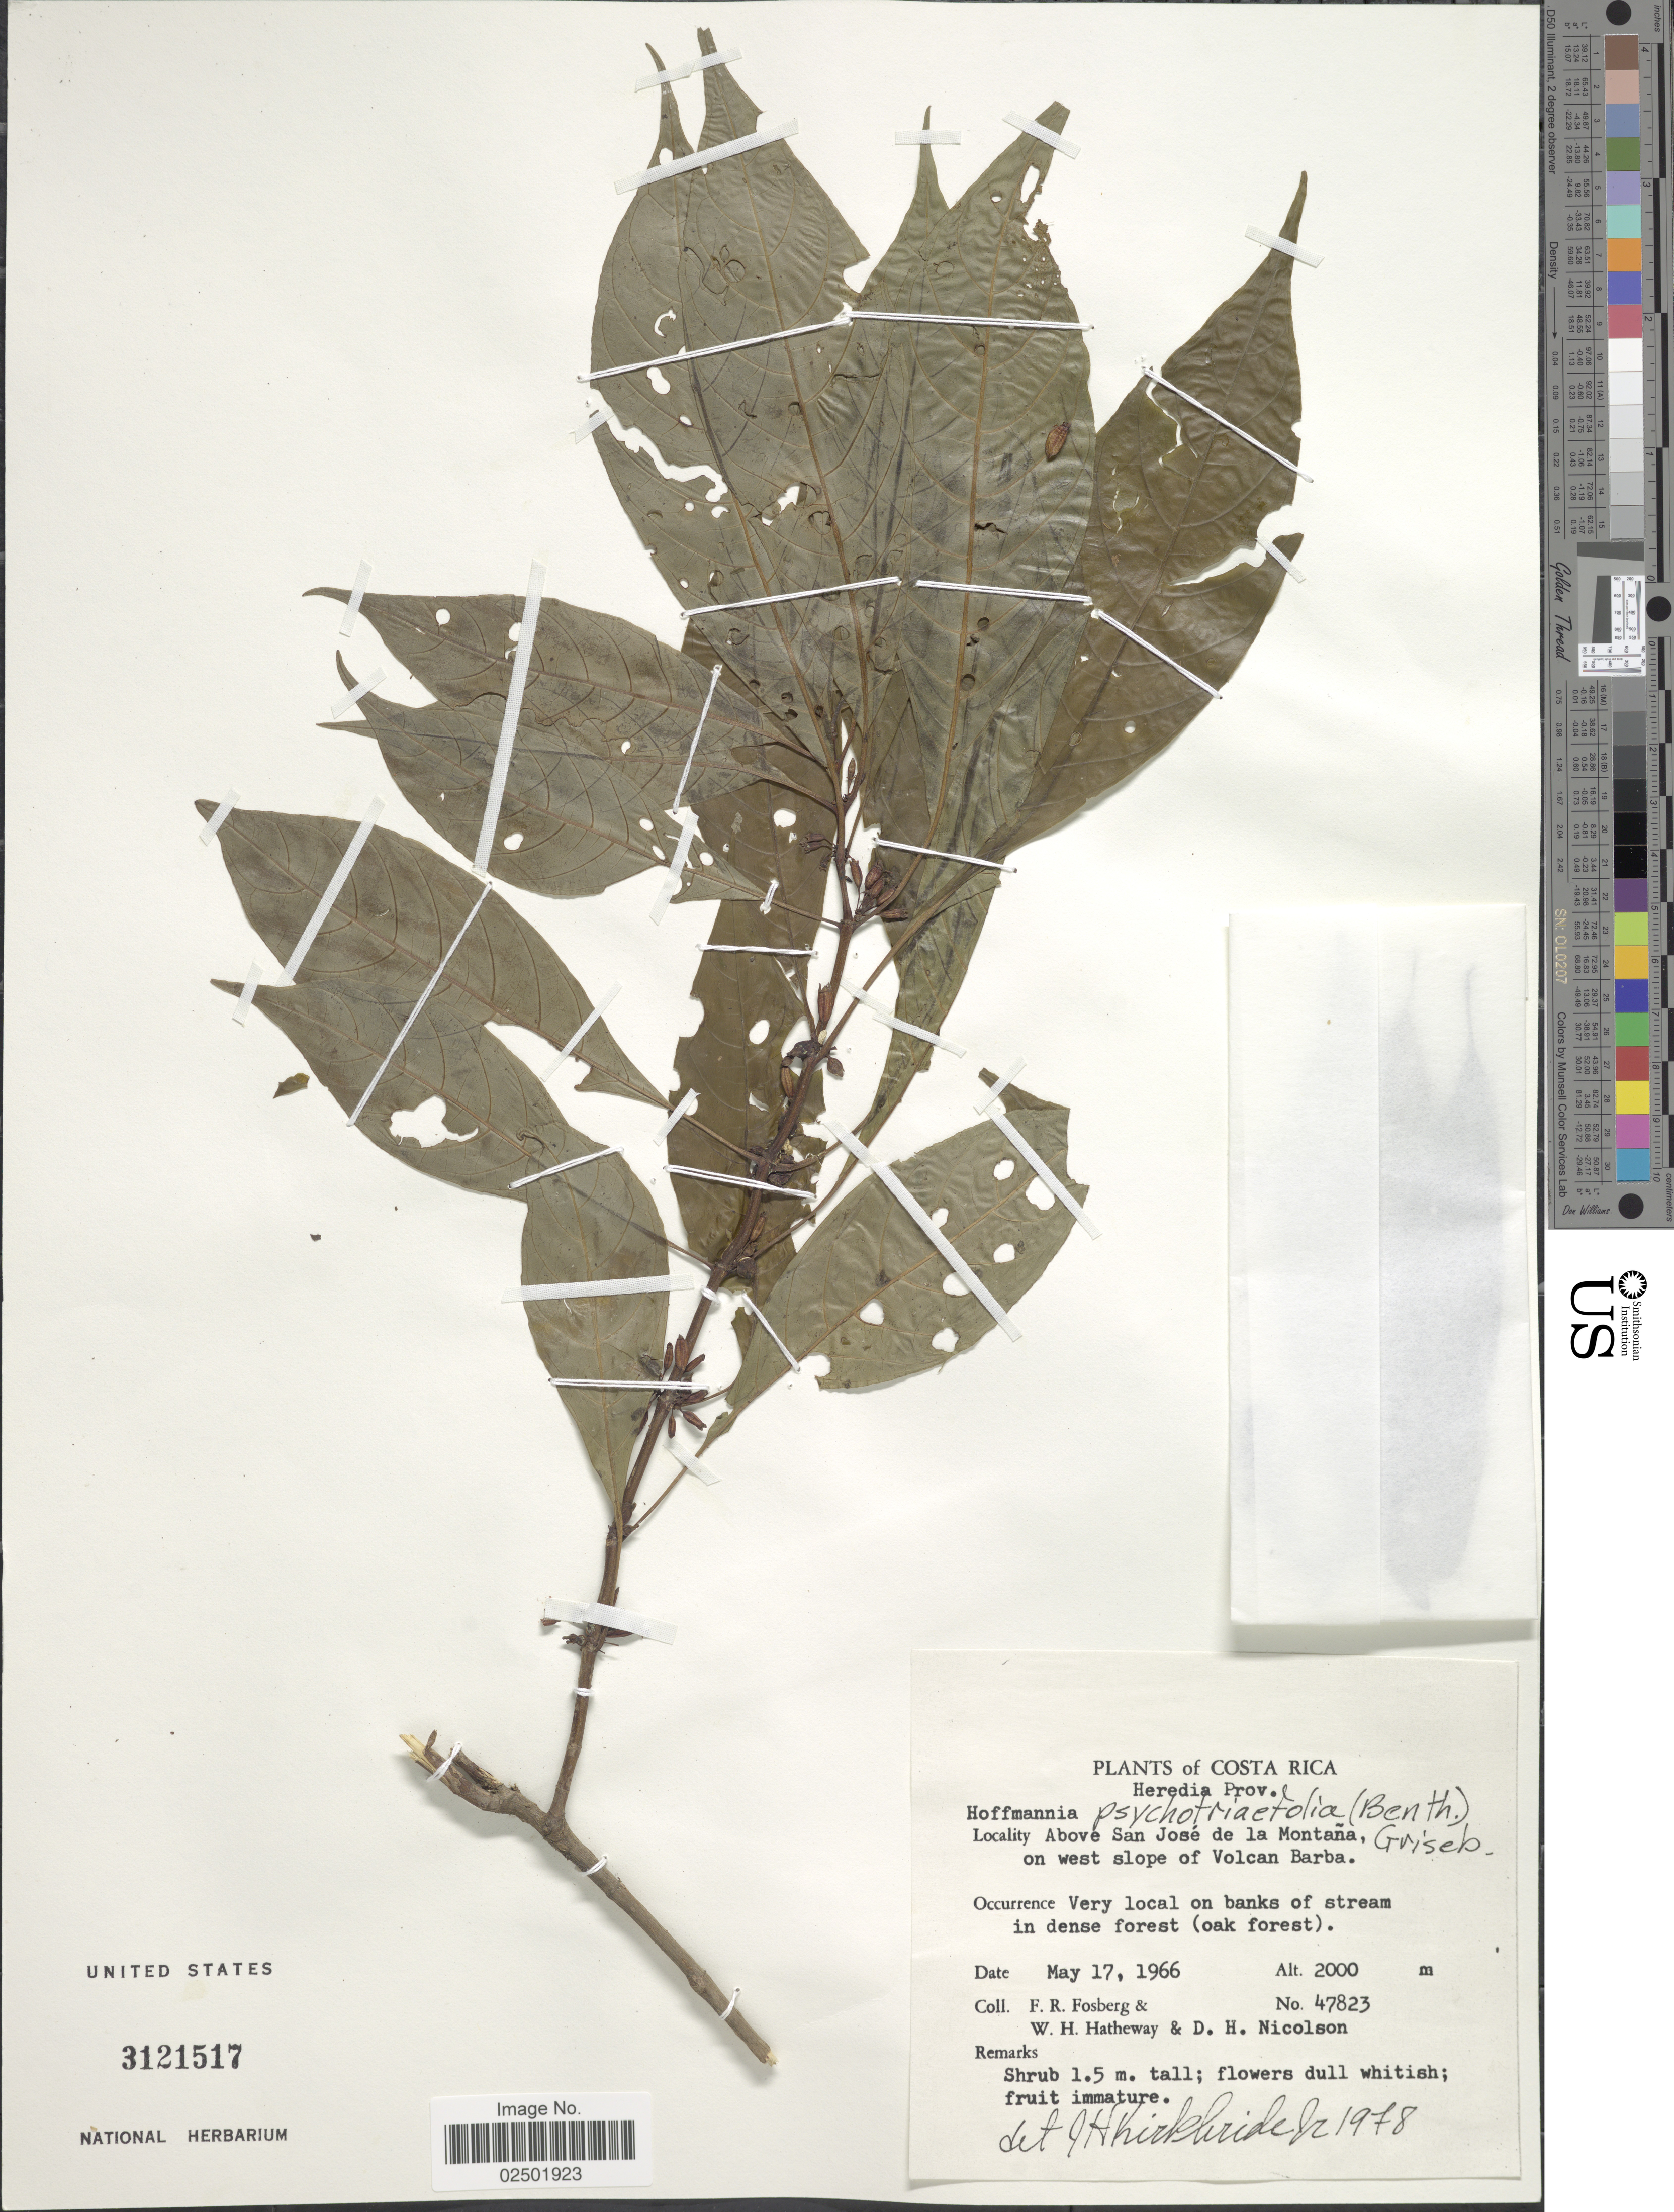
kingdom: Plantae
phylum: Tracheophyta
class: Magnoliopsida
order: Gentianales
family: Rubiaceae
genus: Hoffmannia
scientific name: Hoffmannia psychotriifolia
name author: (Benth.) Griseb.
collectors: F. R. Fosberg, W. H. Hatheway & D. H. Nicolson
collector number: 47823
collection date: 1966-05-17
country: Costa Rica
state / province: Heredia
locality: Above San José de la Montaña, on west slope of Volcan Barba,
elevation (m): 2000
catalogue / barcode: US 3121517